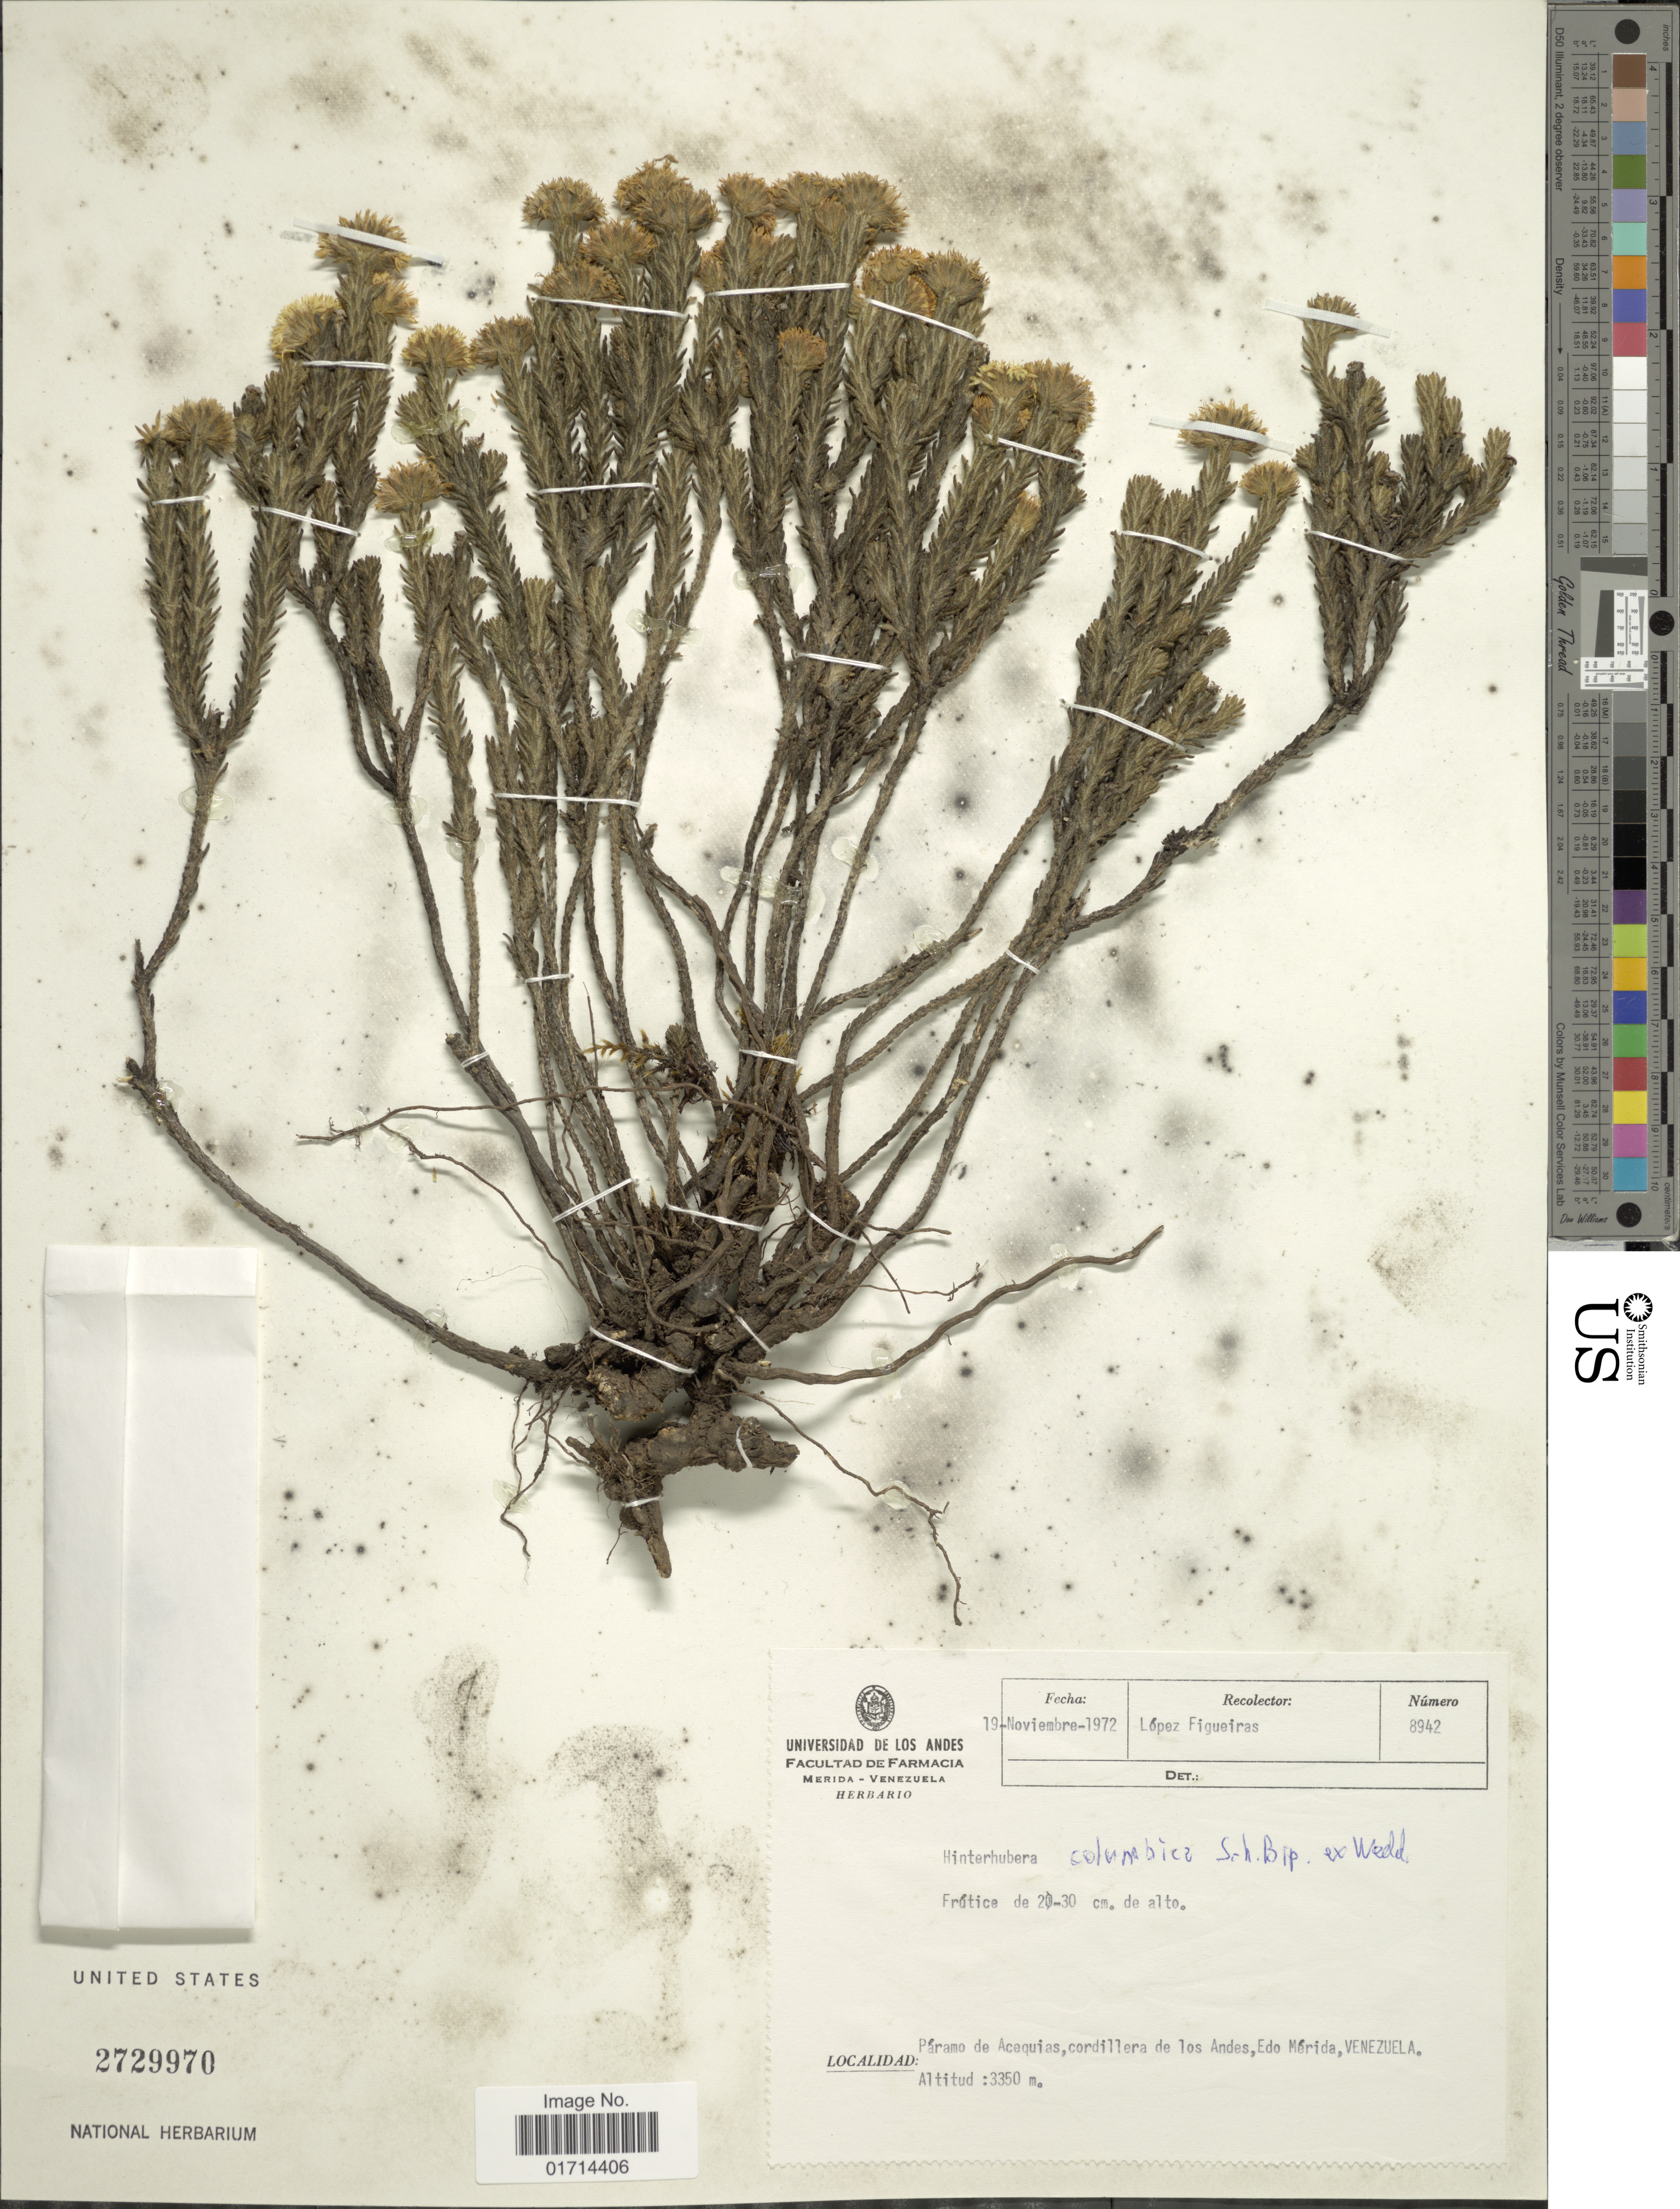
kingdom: Plantae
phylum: Tracheophyta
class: Magnoliopsida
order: Asterales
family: Asteraceae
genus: Hinterhubera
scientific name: Hinterhubera columbica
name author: Sch. Bip. ex Wedd.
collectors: M. López Figueiras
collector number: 8942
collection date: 1972-11-19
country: Venezuela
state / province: Mérida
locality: Paramo de Acequias, cordillera de los Andes, Edo Merida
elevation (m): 3350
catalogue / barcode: US 2729970